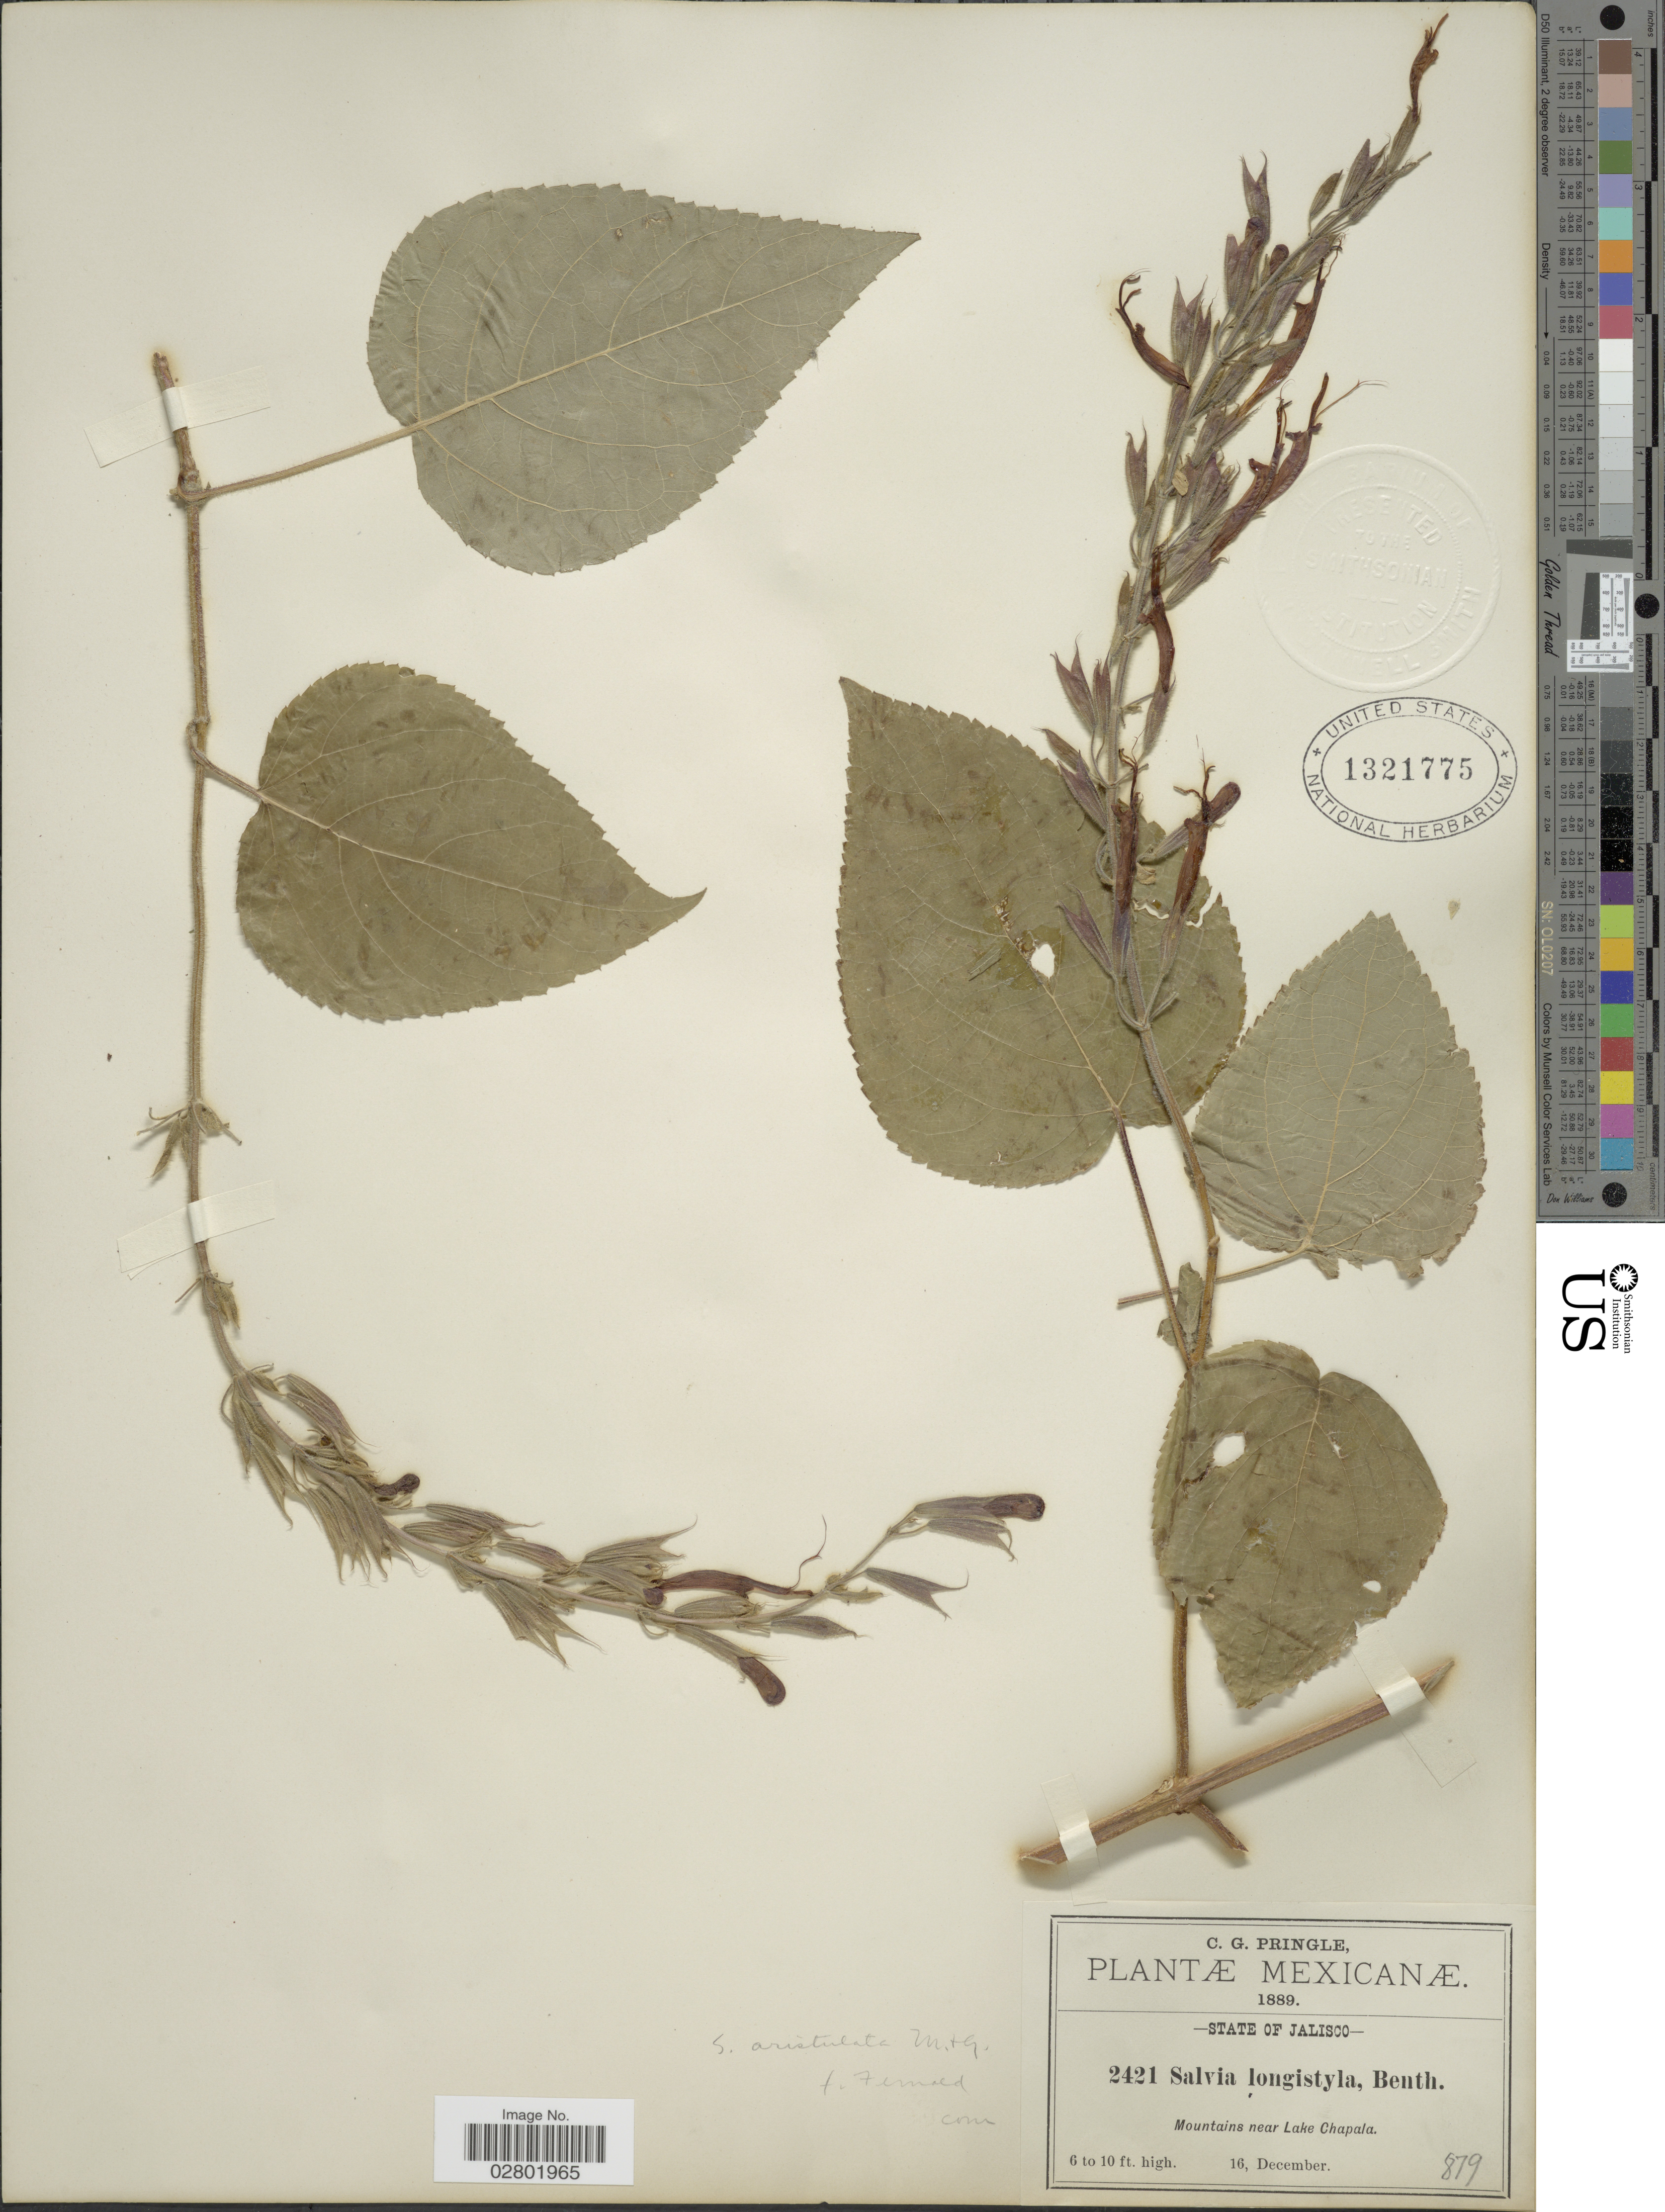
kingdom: Plantae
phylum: Tracheophyta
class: Magnoliopsida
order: Lamiales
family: Lamiaceae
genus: Salvia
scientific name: Salvia longistyla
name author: Benth.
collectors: C. G. Pringle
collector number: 2421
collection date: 1889-12-16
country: Mexico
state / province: Jalisco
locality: Mountains near Lake Chapala.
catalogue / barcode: US 1321775